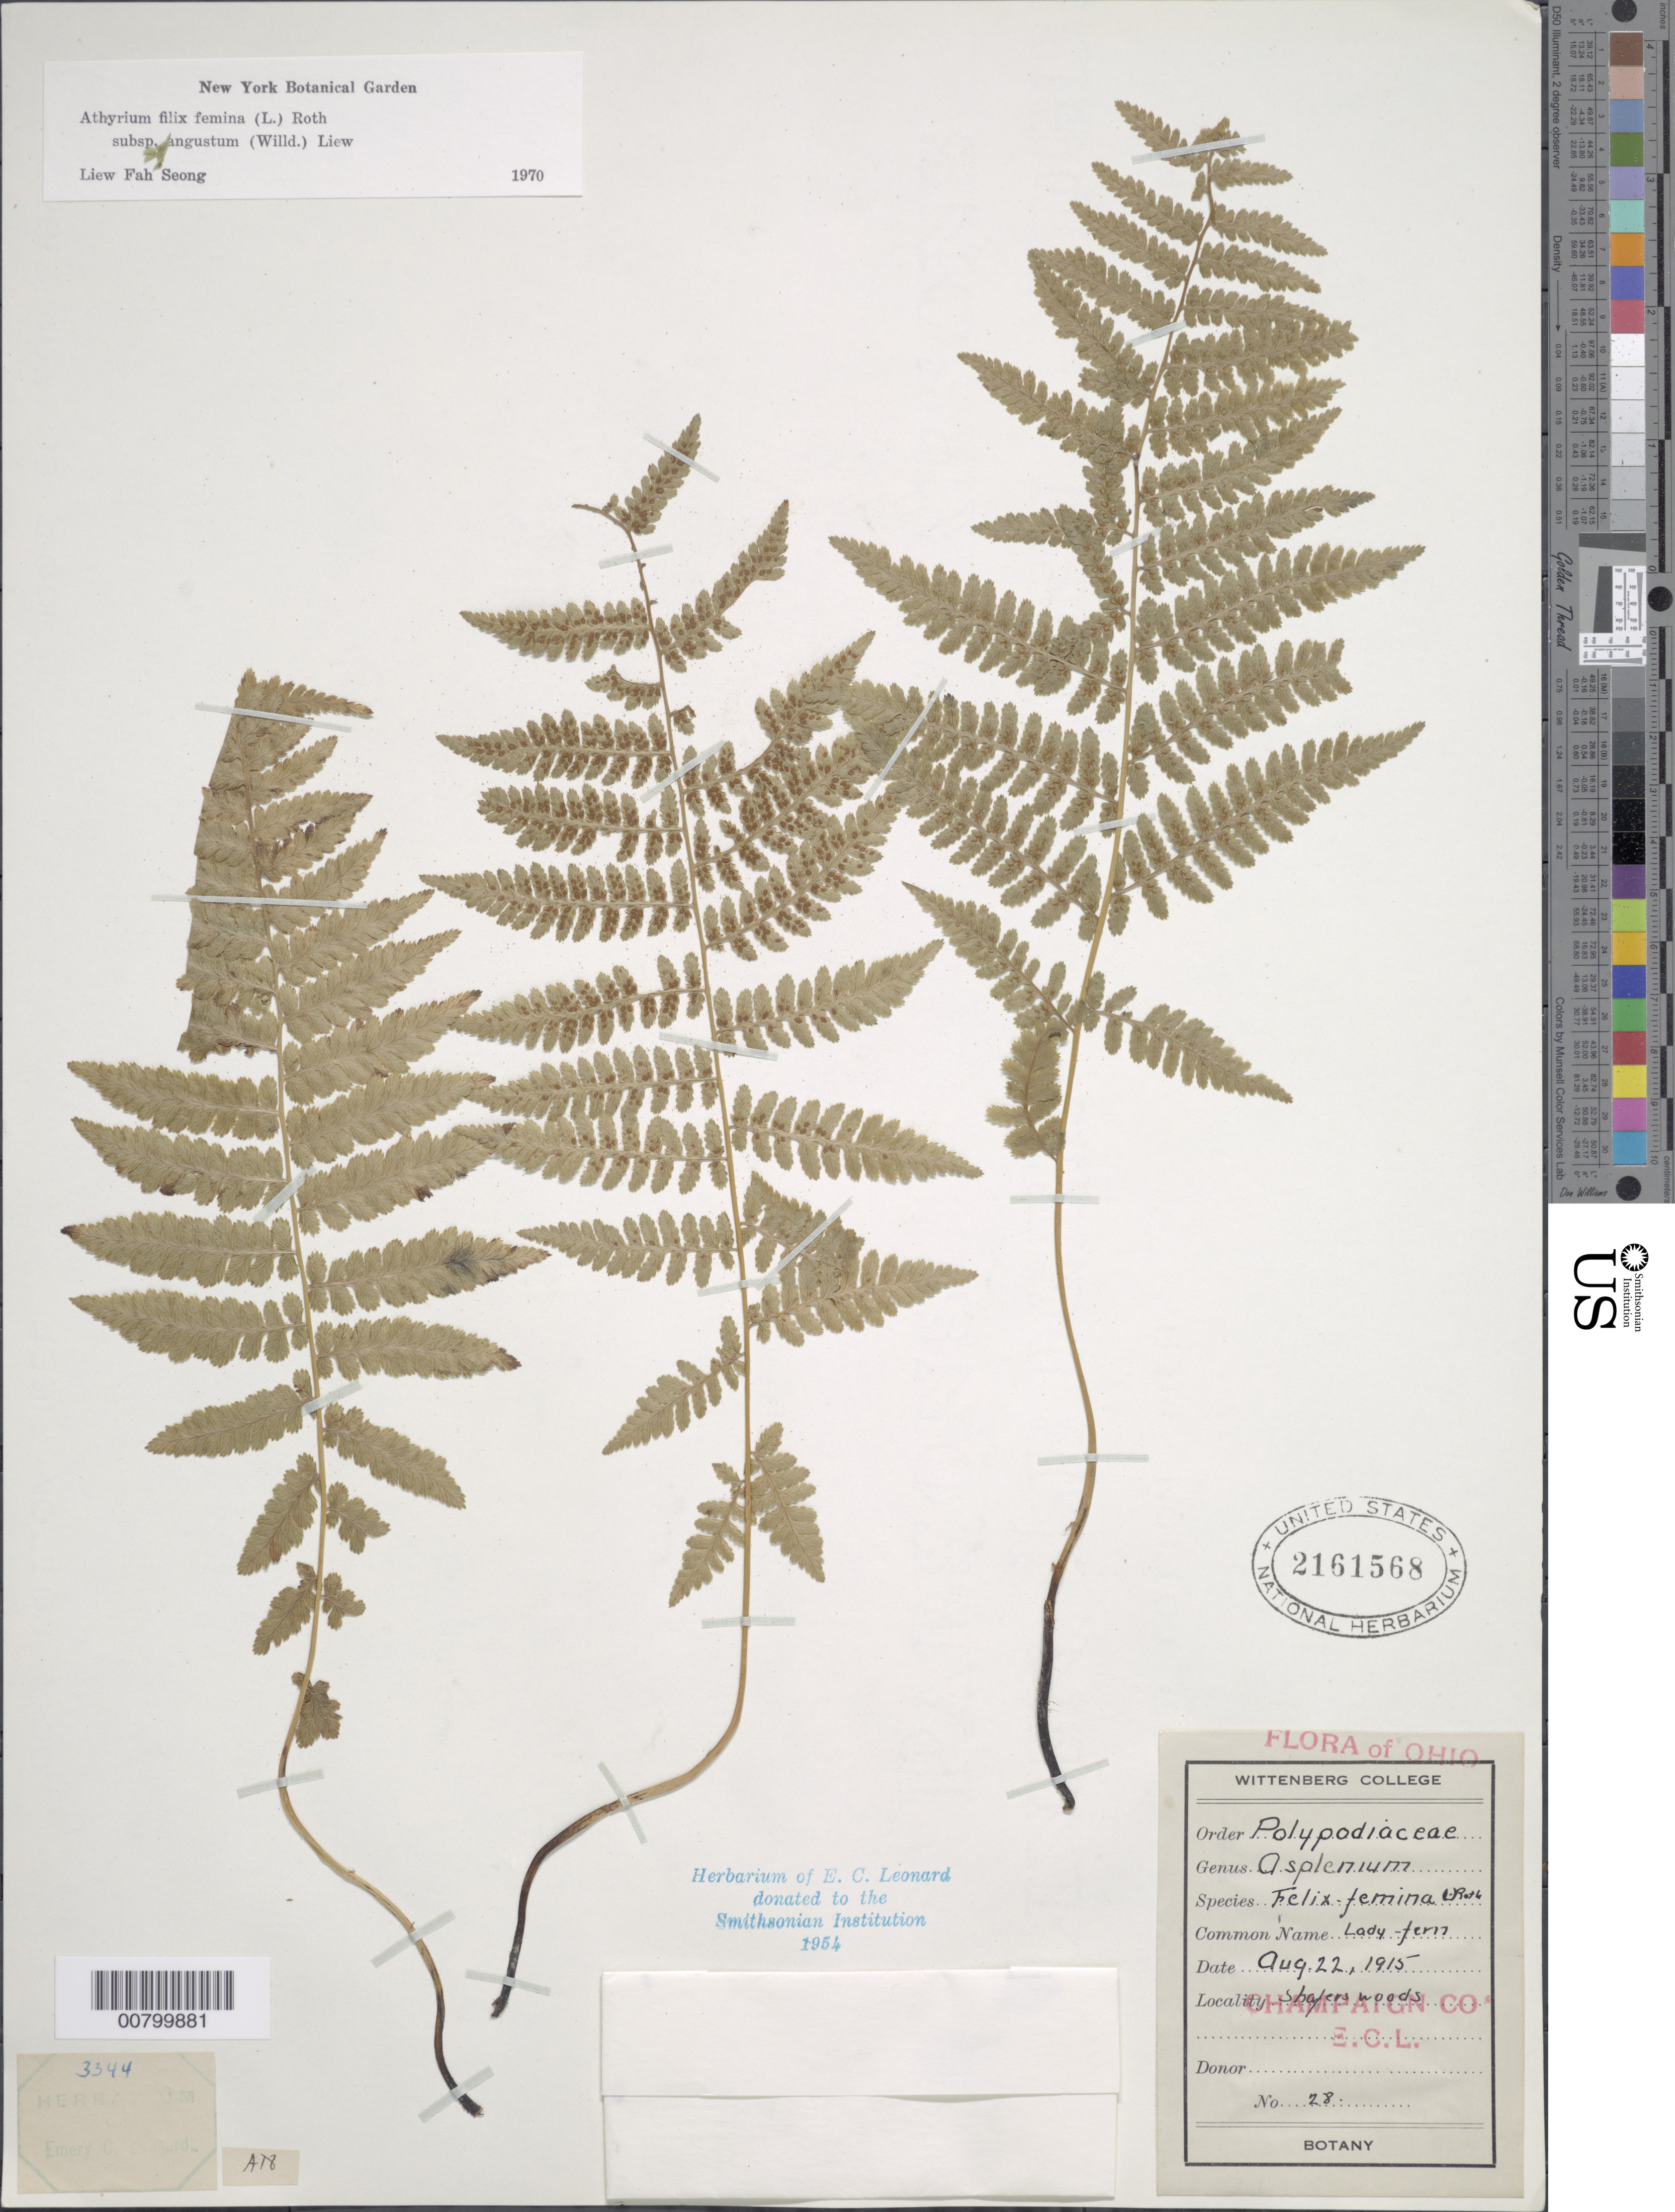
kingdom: Plantae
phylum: Tracheophyta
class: Polypodiopsida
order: Polypodiales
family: Athyriaceae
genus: Athyrium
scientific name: Athyrium filix-femina subsp. angustatum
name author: (Willd.) R.T. Clausen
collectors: E. C. Leonard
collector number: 28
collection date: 1915-08-22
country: United States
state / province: Ohio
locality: Champaign Co.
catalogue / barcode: US 2161568